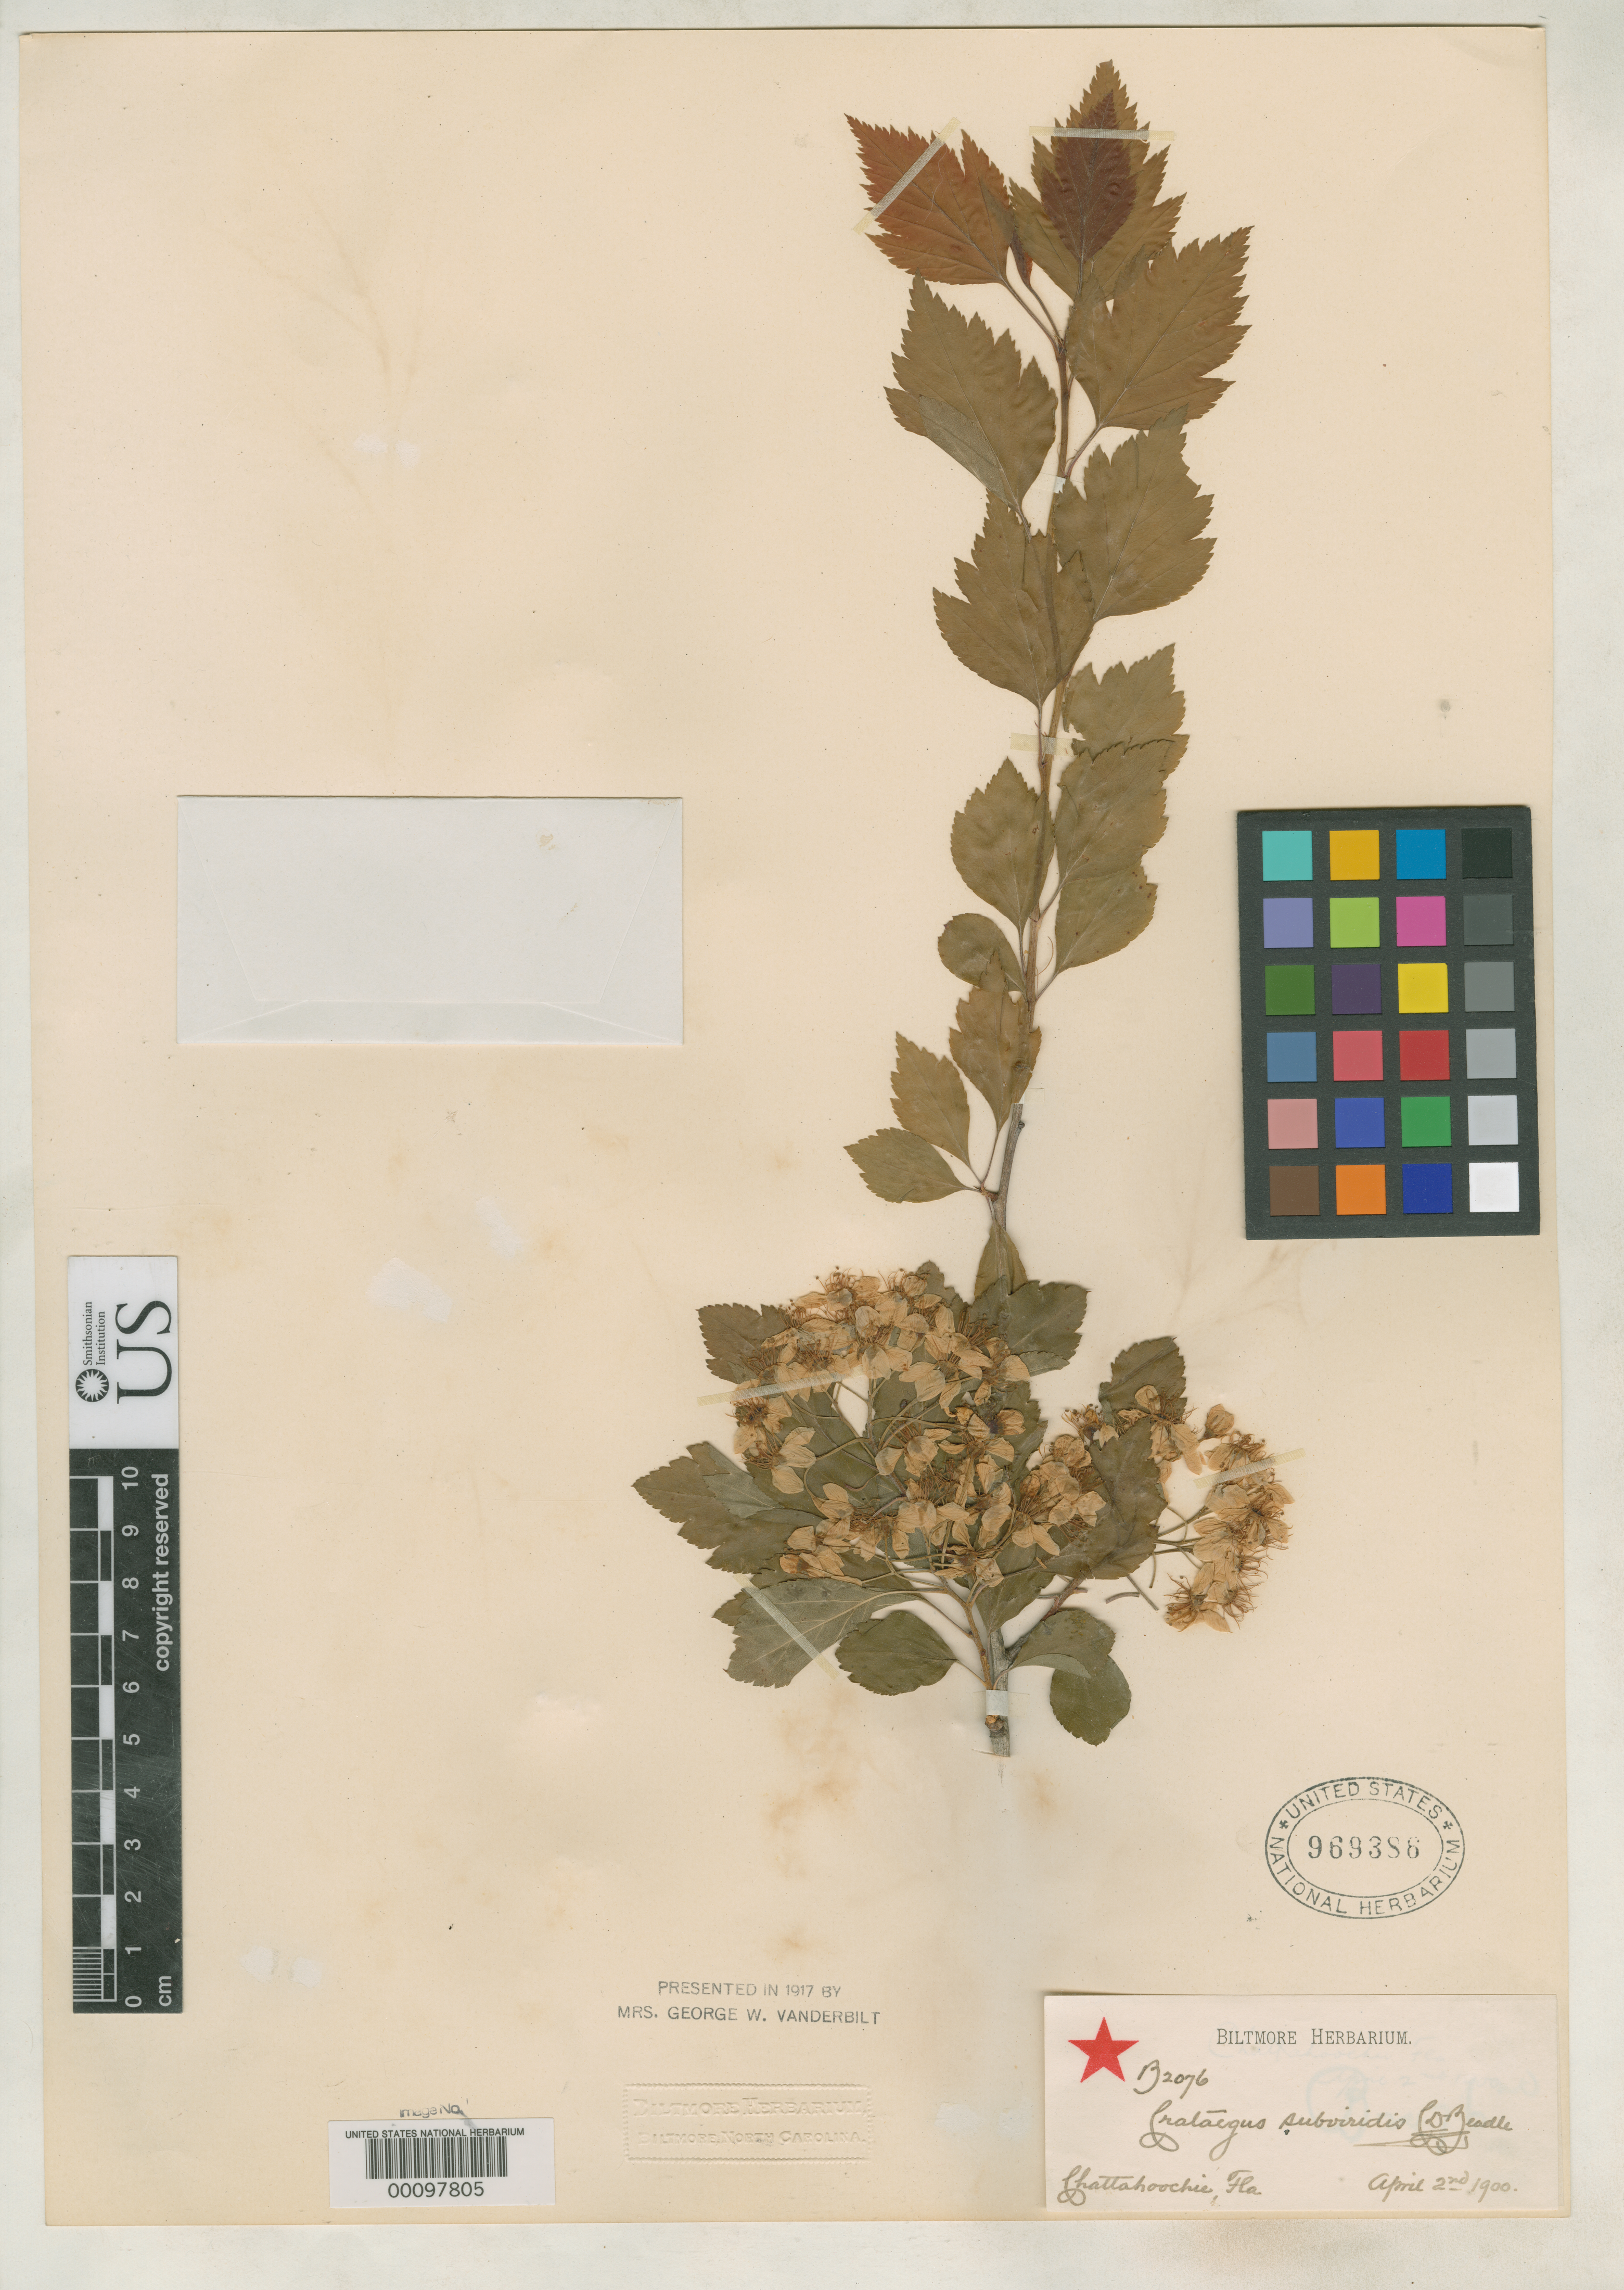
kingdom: Plantae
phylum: Tracheophyta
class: Magnoliopsida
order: Rosales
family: Rosaceae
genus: Crataegus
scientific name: Crataegus subviridis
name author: Beadle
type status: Syntype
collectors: ex herb. Biltmore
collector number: B 2076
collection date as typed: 02 Apr 1900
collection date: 1900-04-02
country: United States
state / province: Florida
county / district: Leon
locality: Near Chattahoochee.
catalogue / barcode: US 969386